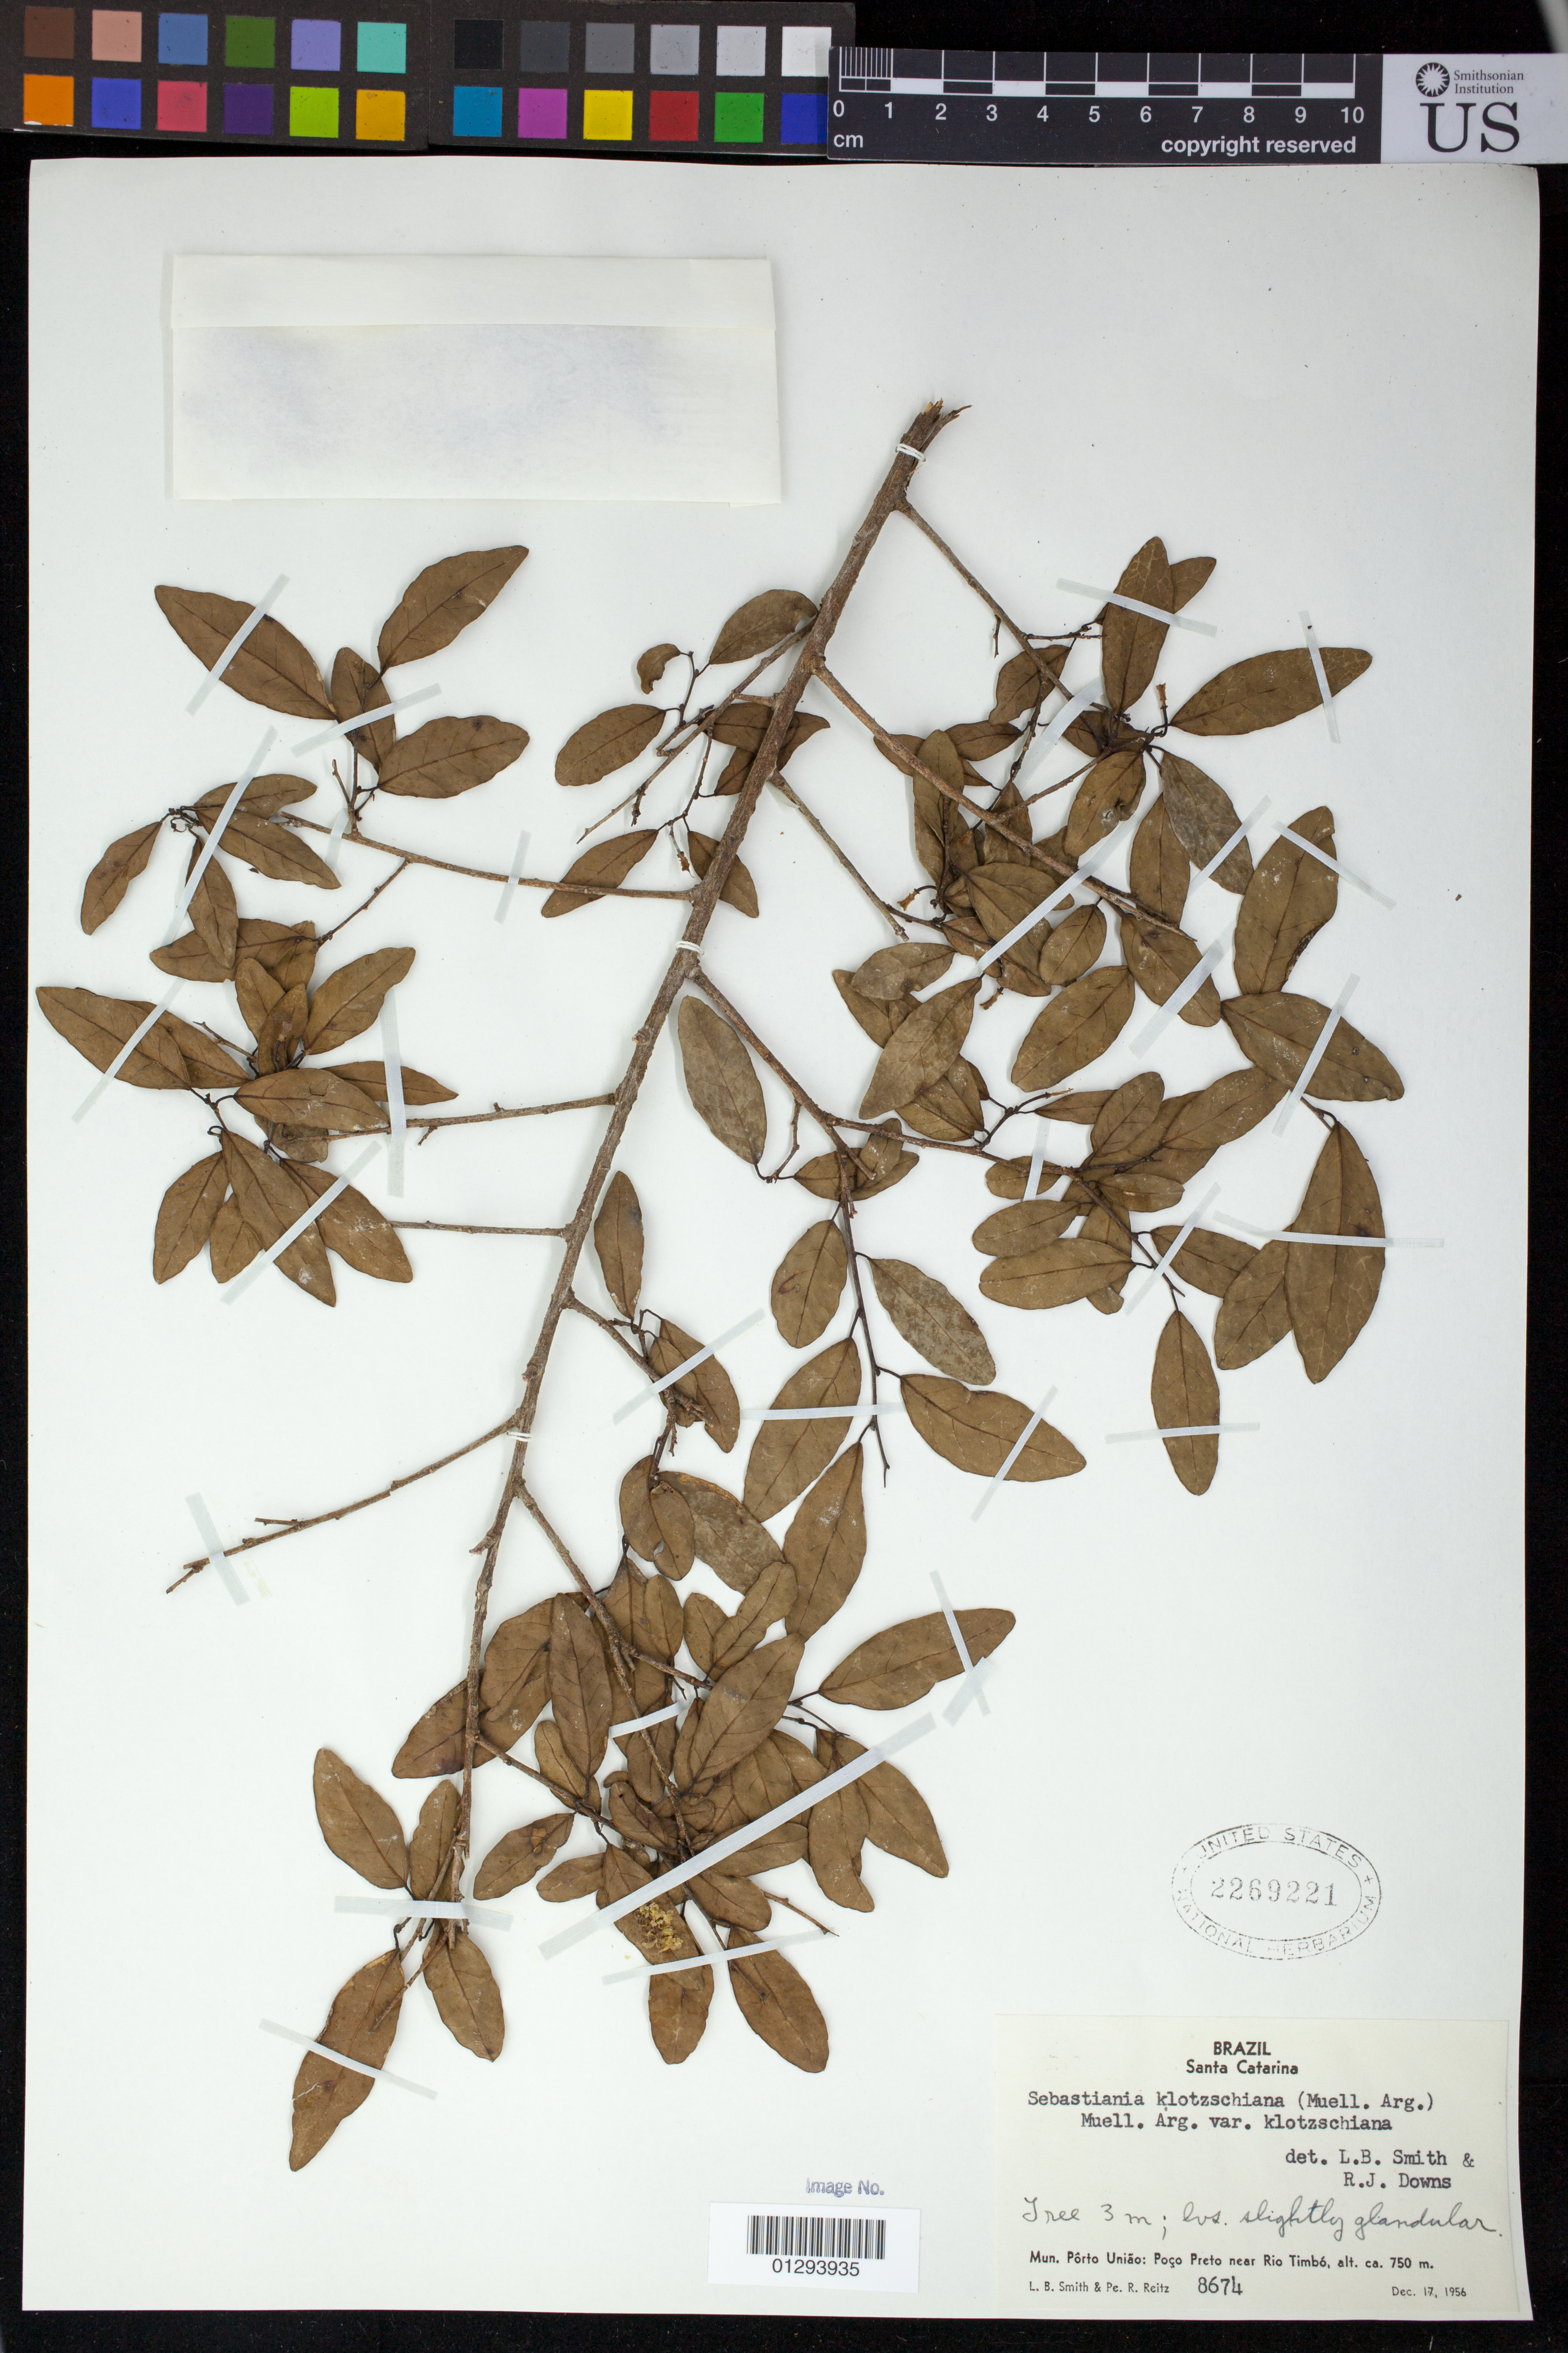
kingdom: Plantae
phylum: Tracheophyta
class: Magnoliopsida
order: Malpighiales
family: Euphorbiaceae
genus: Sebastiania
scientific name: Sebastiania commersoniana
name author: (Baill.) L.B. Sm. & Downs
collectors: L. Smith & R. Reitz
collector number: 8674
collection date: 1956-12-17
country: Brazil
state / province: Santa Catarina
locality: Mun. Porto Uniao: Poco Preto near Rio Timbo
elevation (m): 750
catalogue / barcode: US 2269221